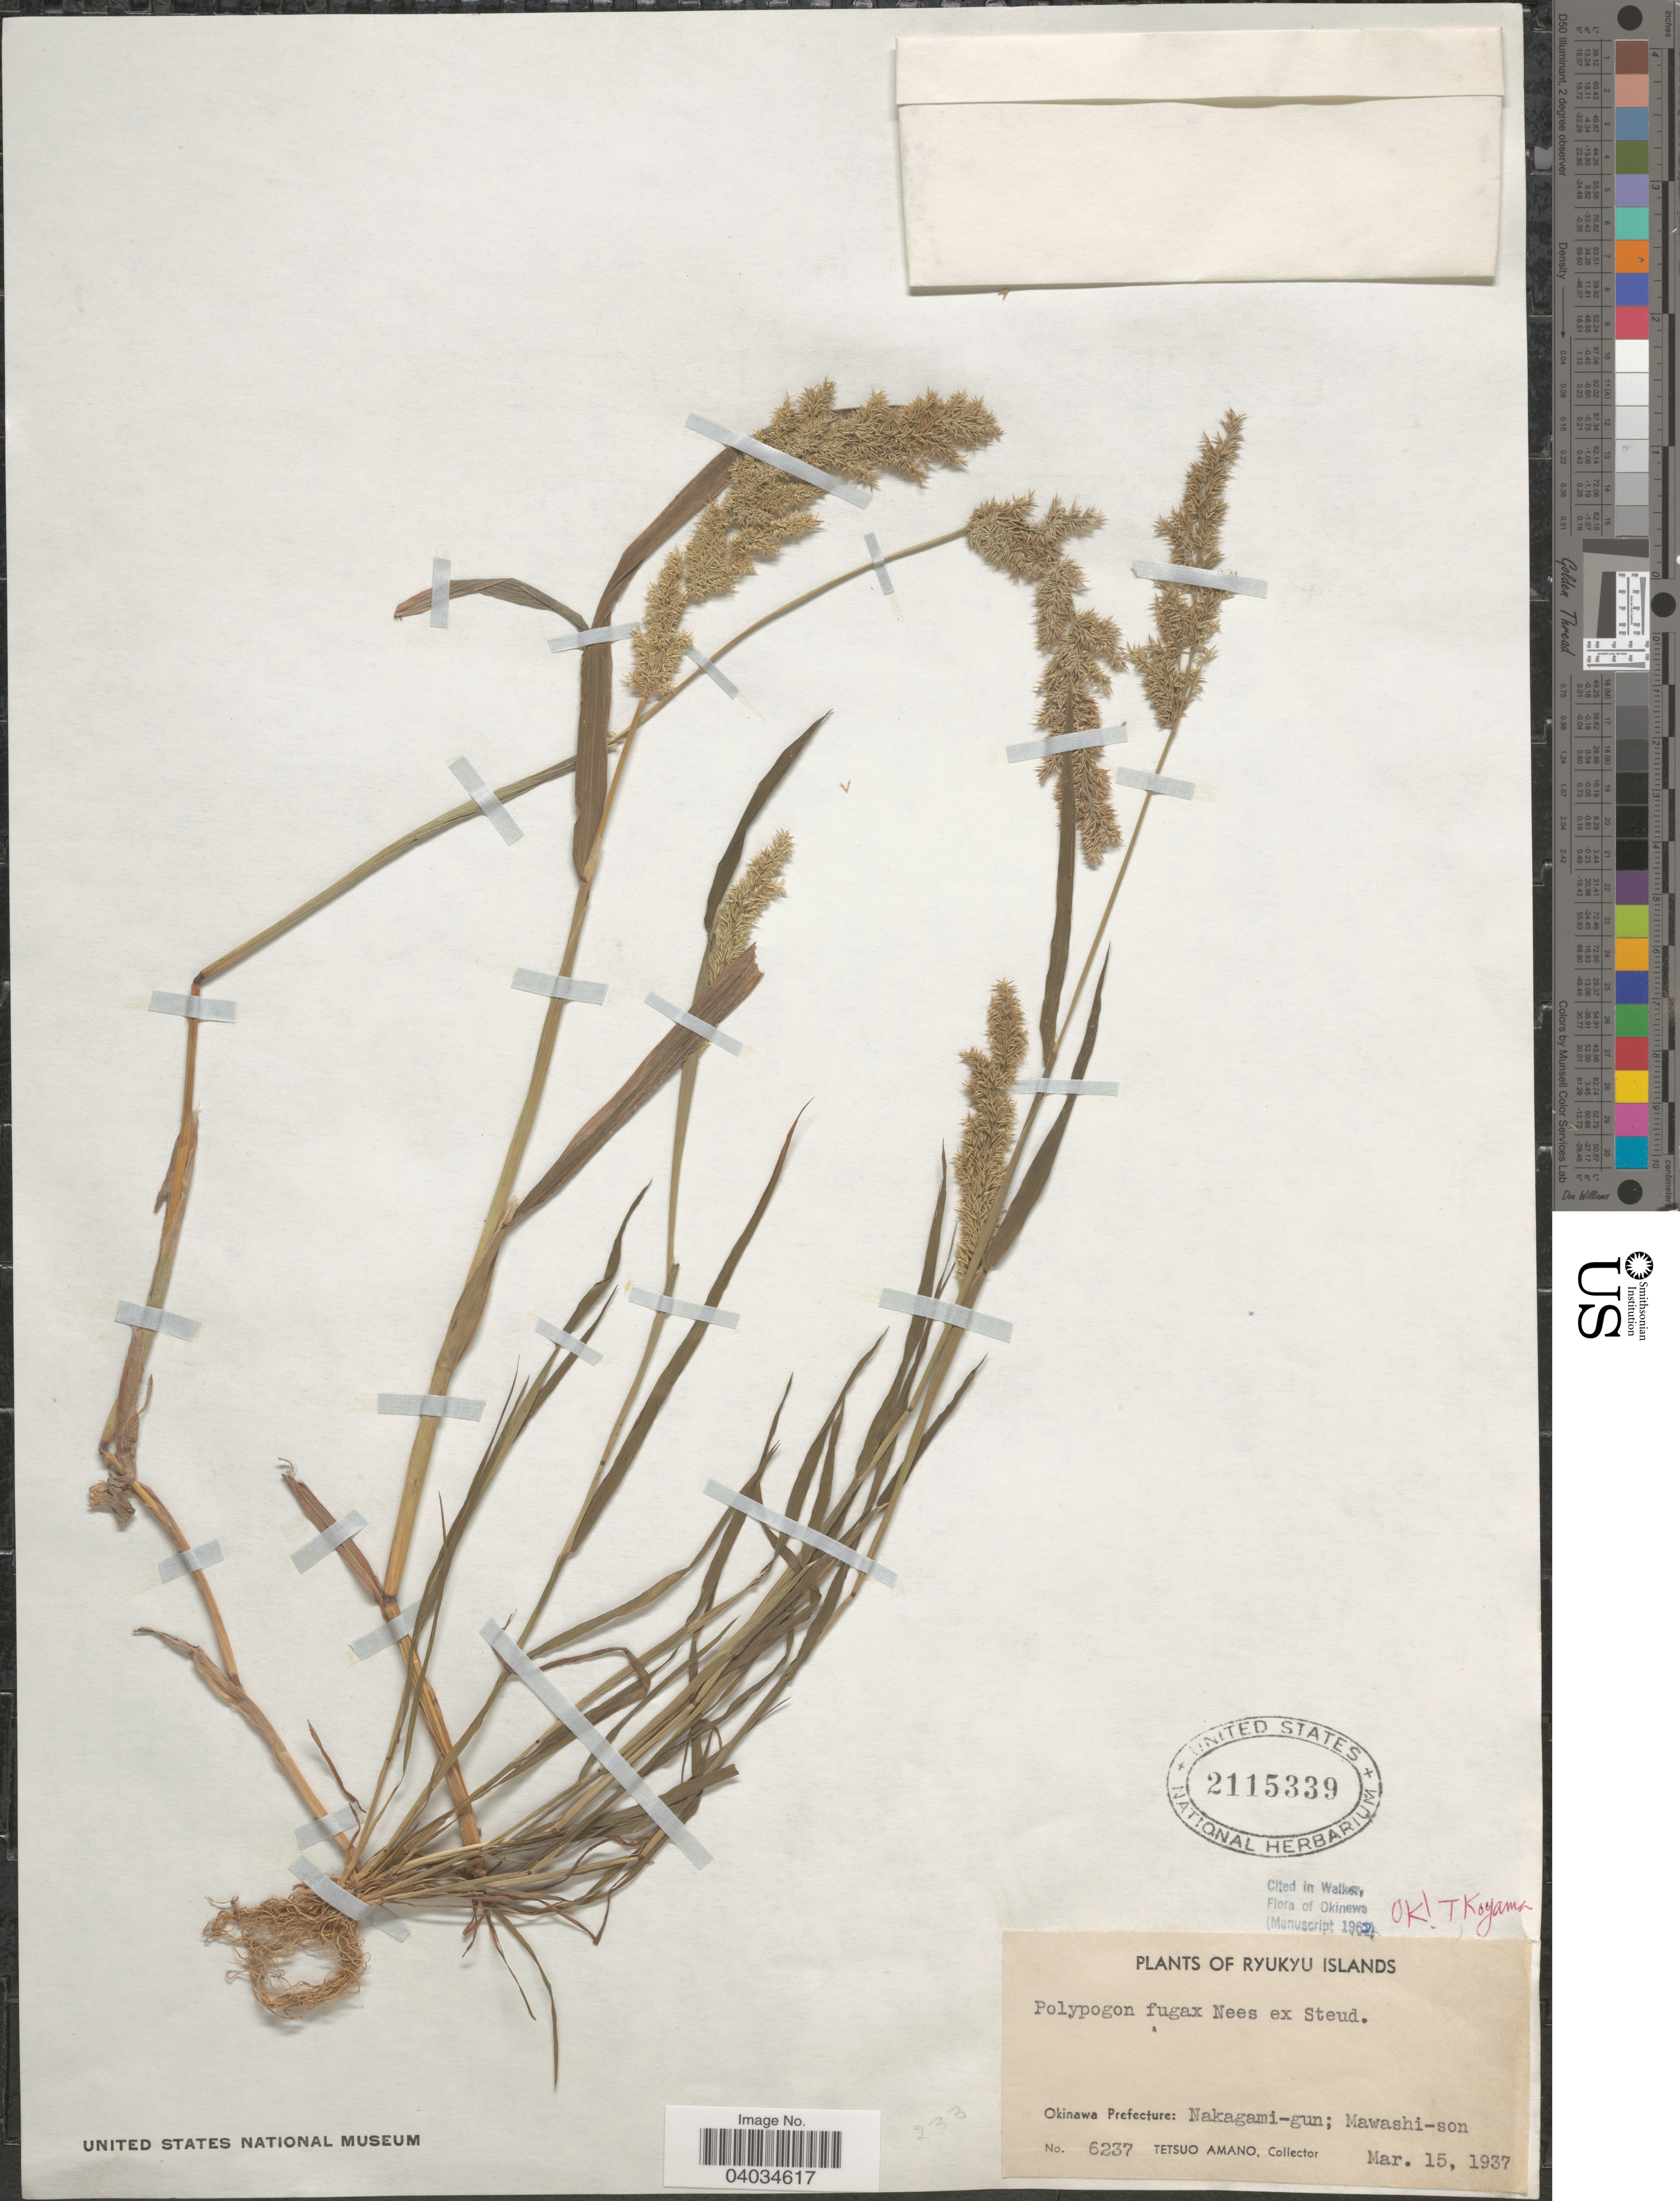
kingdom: Plantae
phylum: Tracheophyta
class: Liliopsida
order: Poales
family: Poaceae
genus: Polypogon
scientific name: Polypogon fugax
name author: Nees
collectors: T. Amano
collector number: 6237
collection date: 1937-03-15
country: Japan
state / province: Okinawa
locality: Ryukyu Islands. Okinawa Prefecture: Nakagami-gun; Mawashi-son.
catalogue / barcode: US 2115339